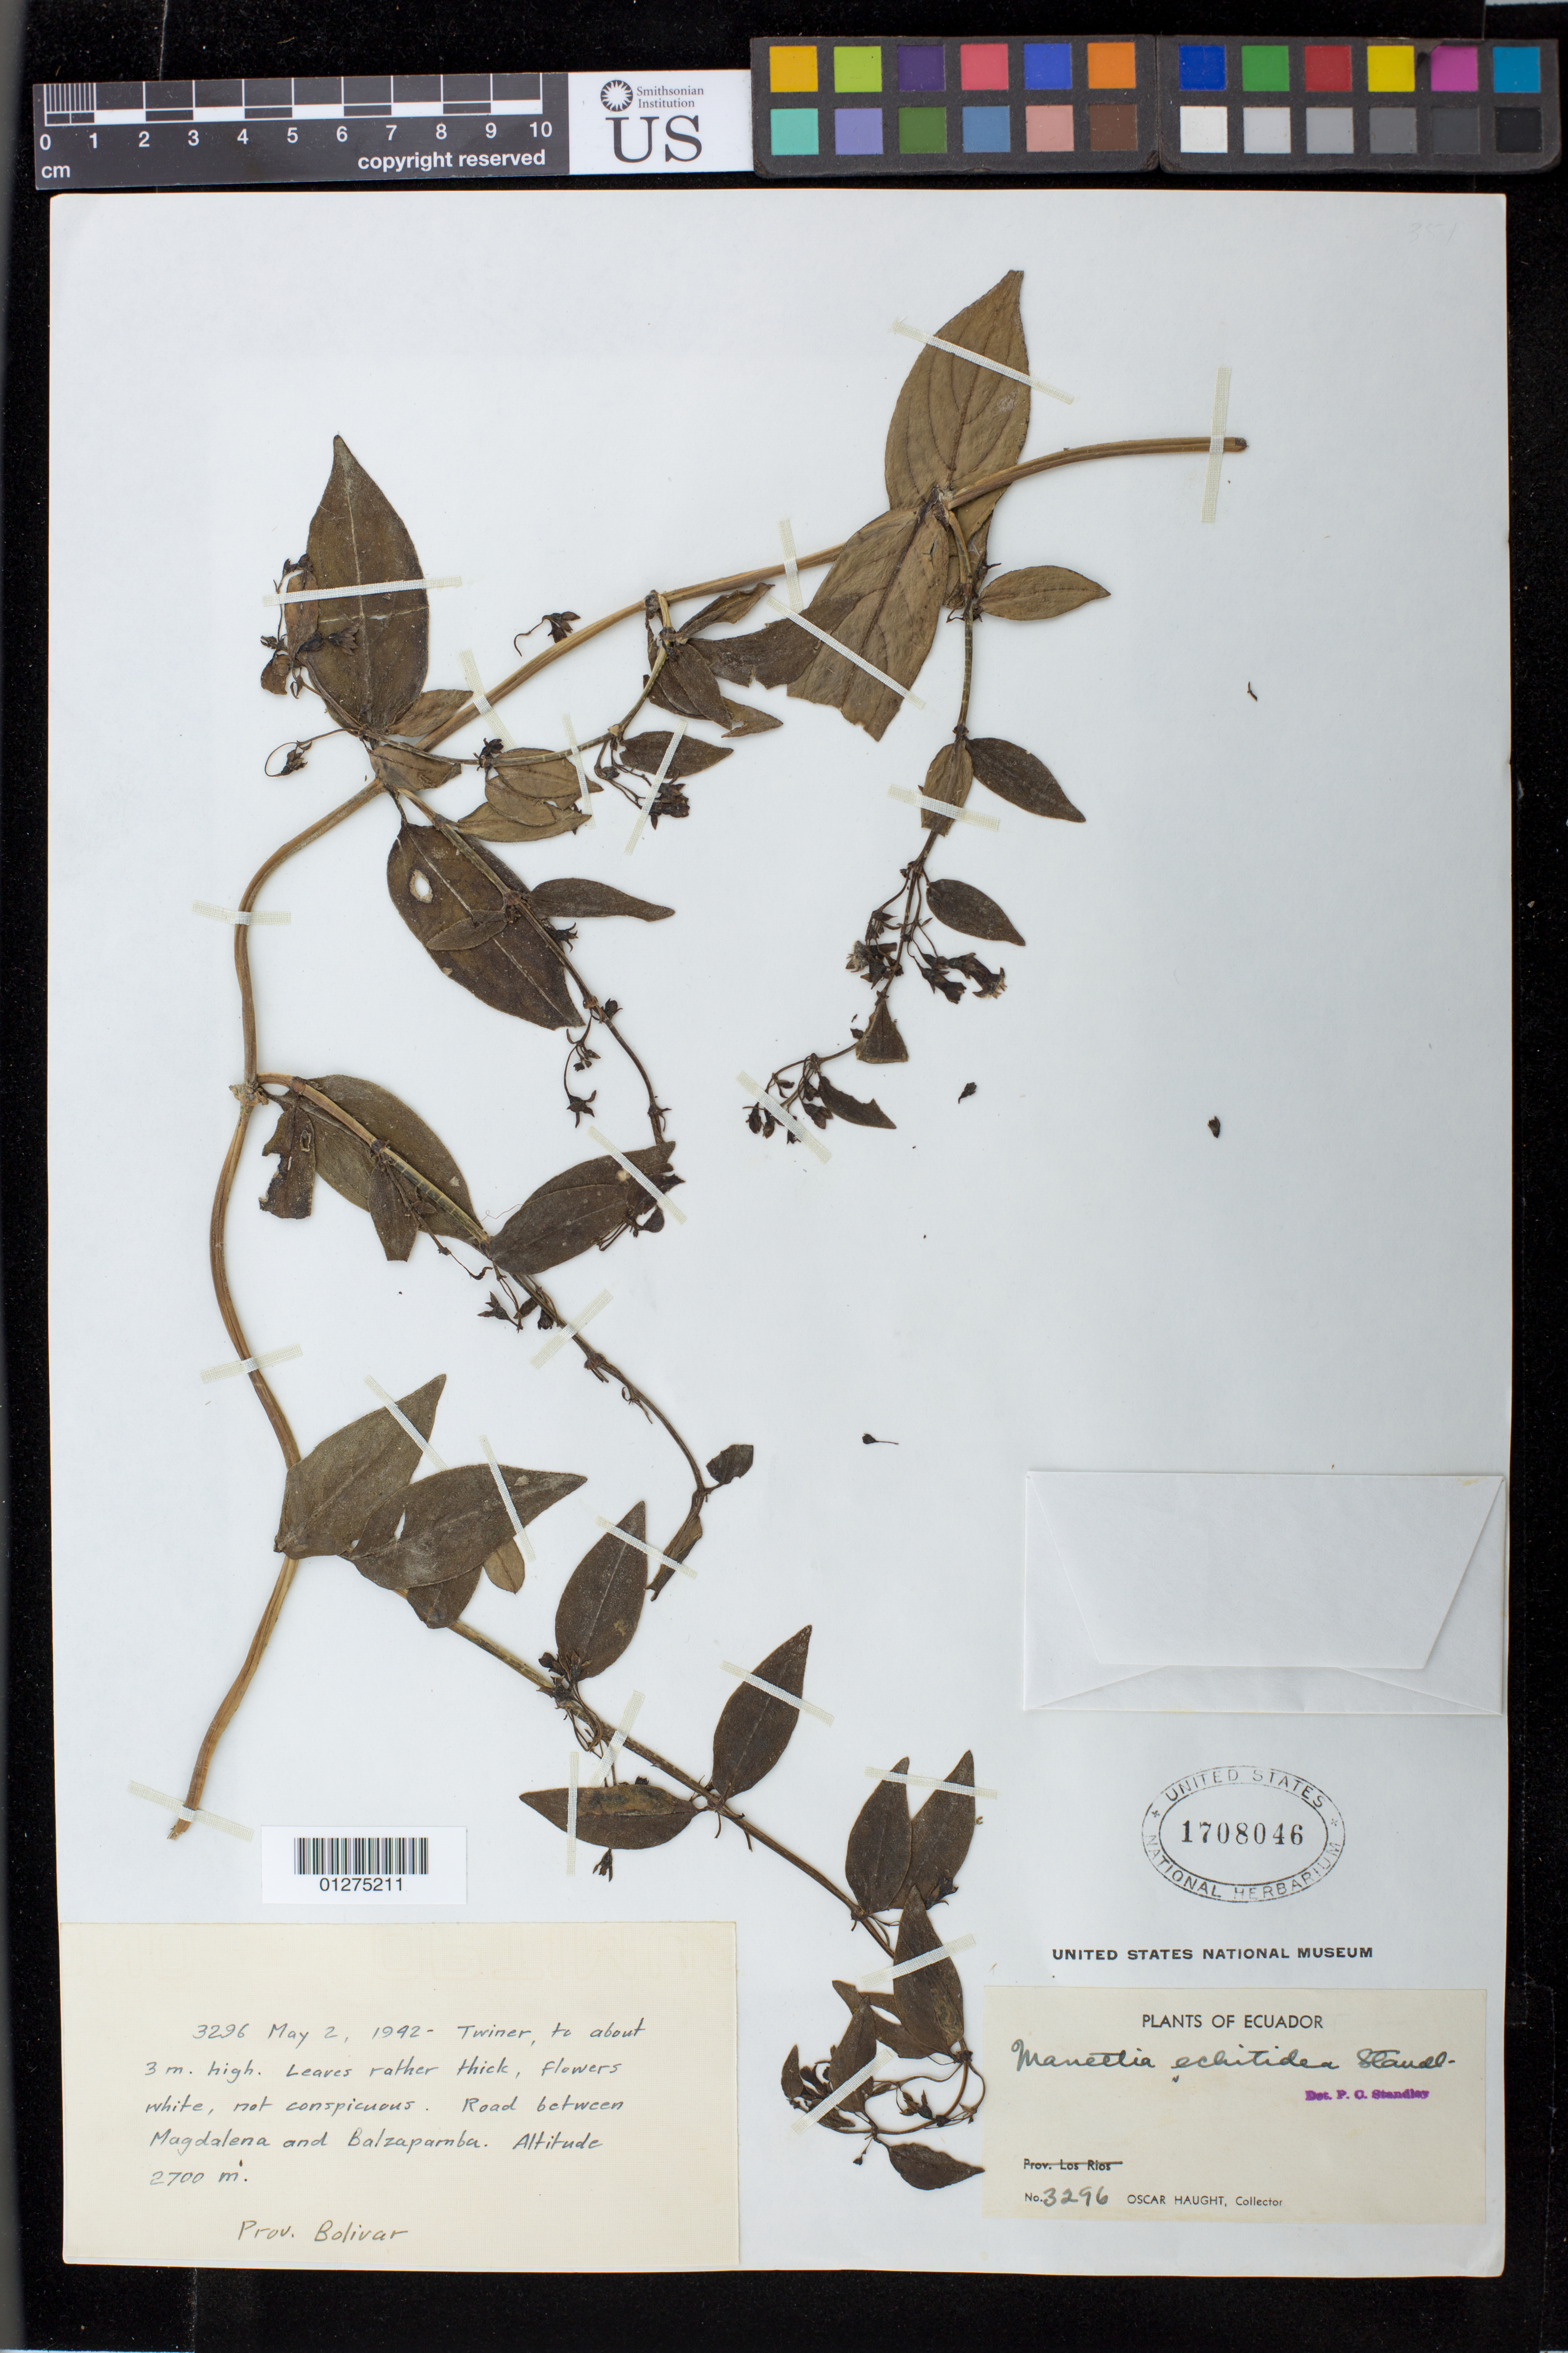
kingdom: Plantae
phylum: Tracheophyta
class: Magnoliopsida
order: Gentianales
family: Rubiaceae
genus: Manettia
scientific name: Manettia echitidea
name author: Standl.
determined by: Standley, Paul C.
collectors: O. L. Haught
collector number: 3296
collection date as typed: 02 May 1942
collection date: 1942-05-02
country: Ecuador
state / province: Bolivar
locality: Road between Magdalena and Balzapamba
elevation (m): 2700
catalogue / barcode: US 1708046